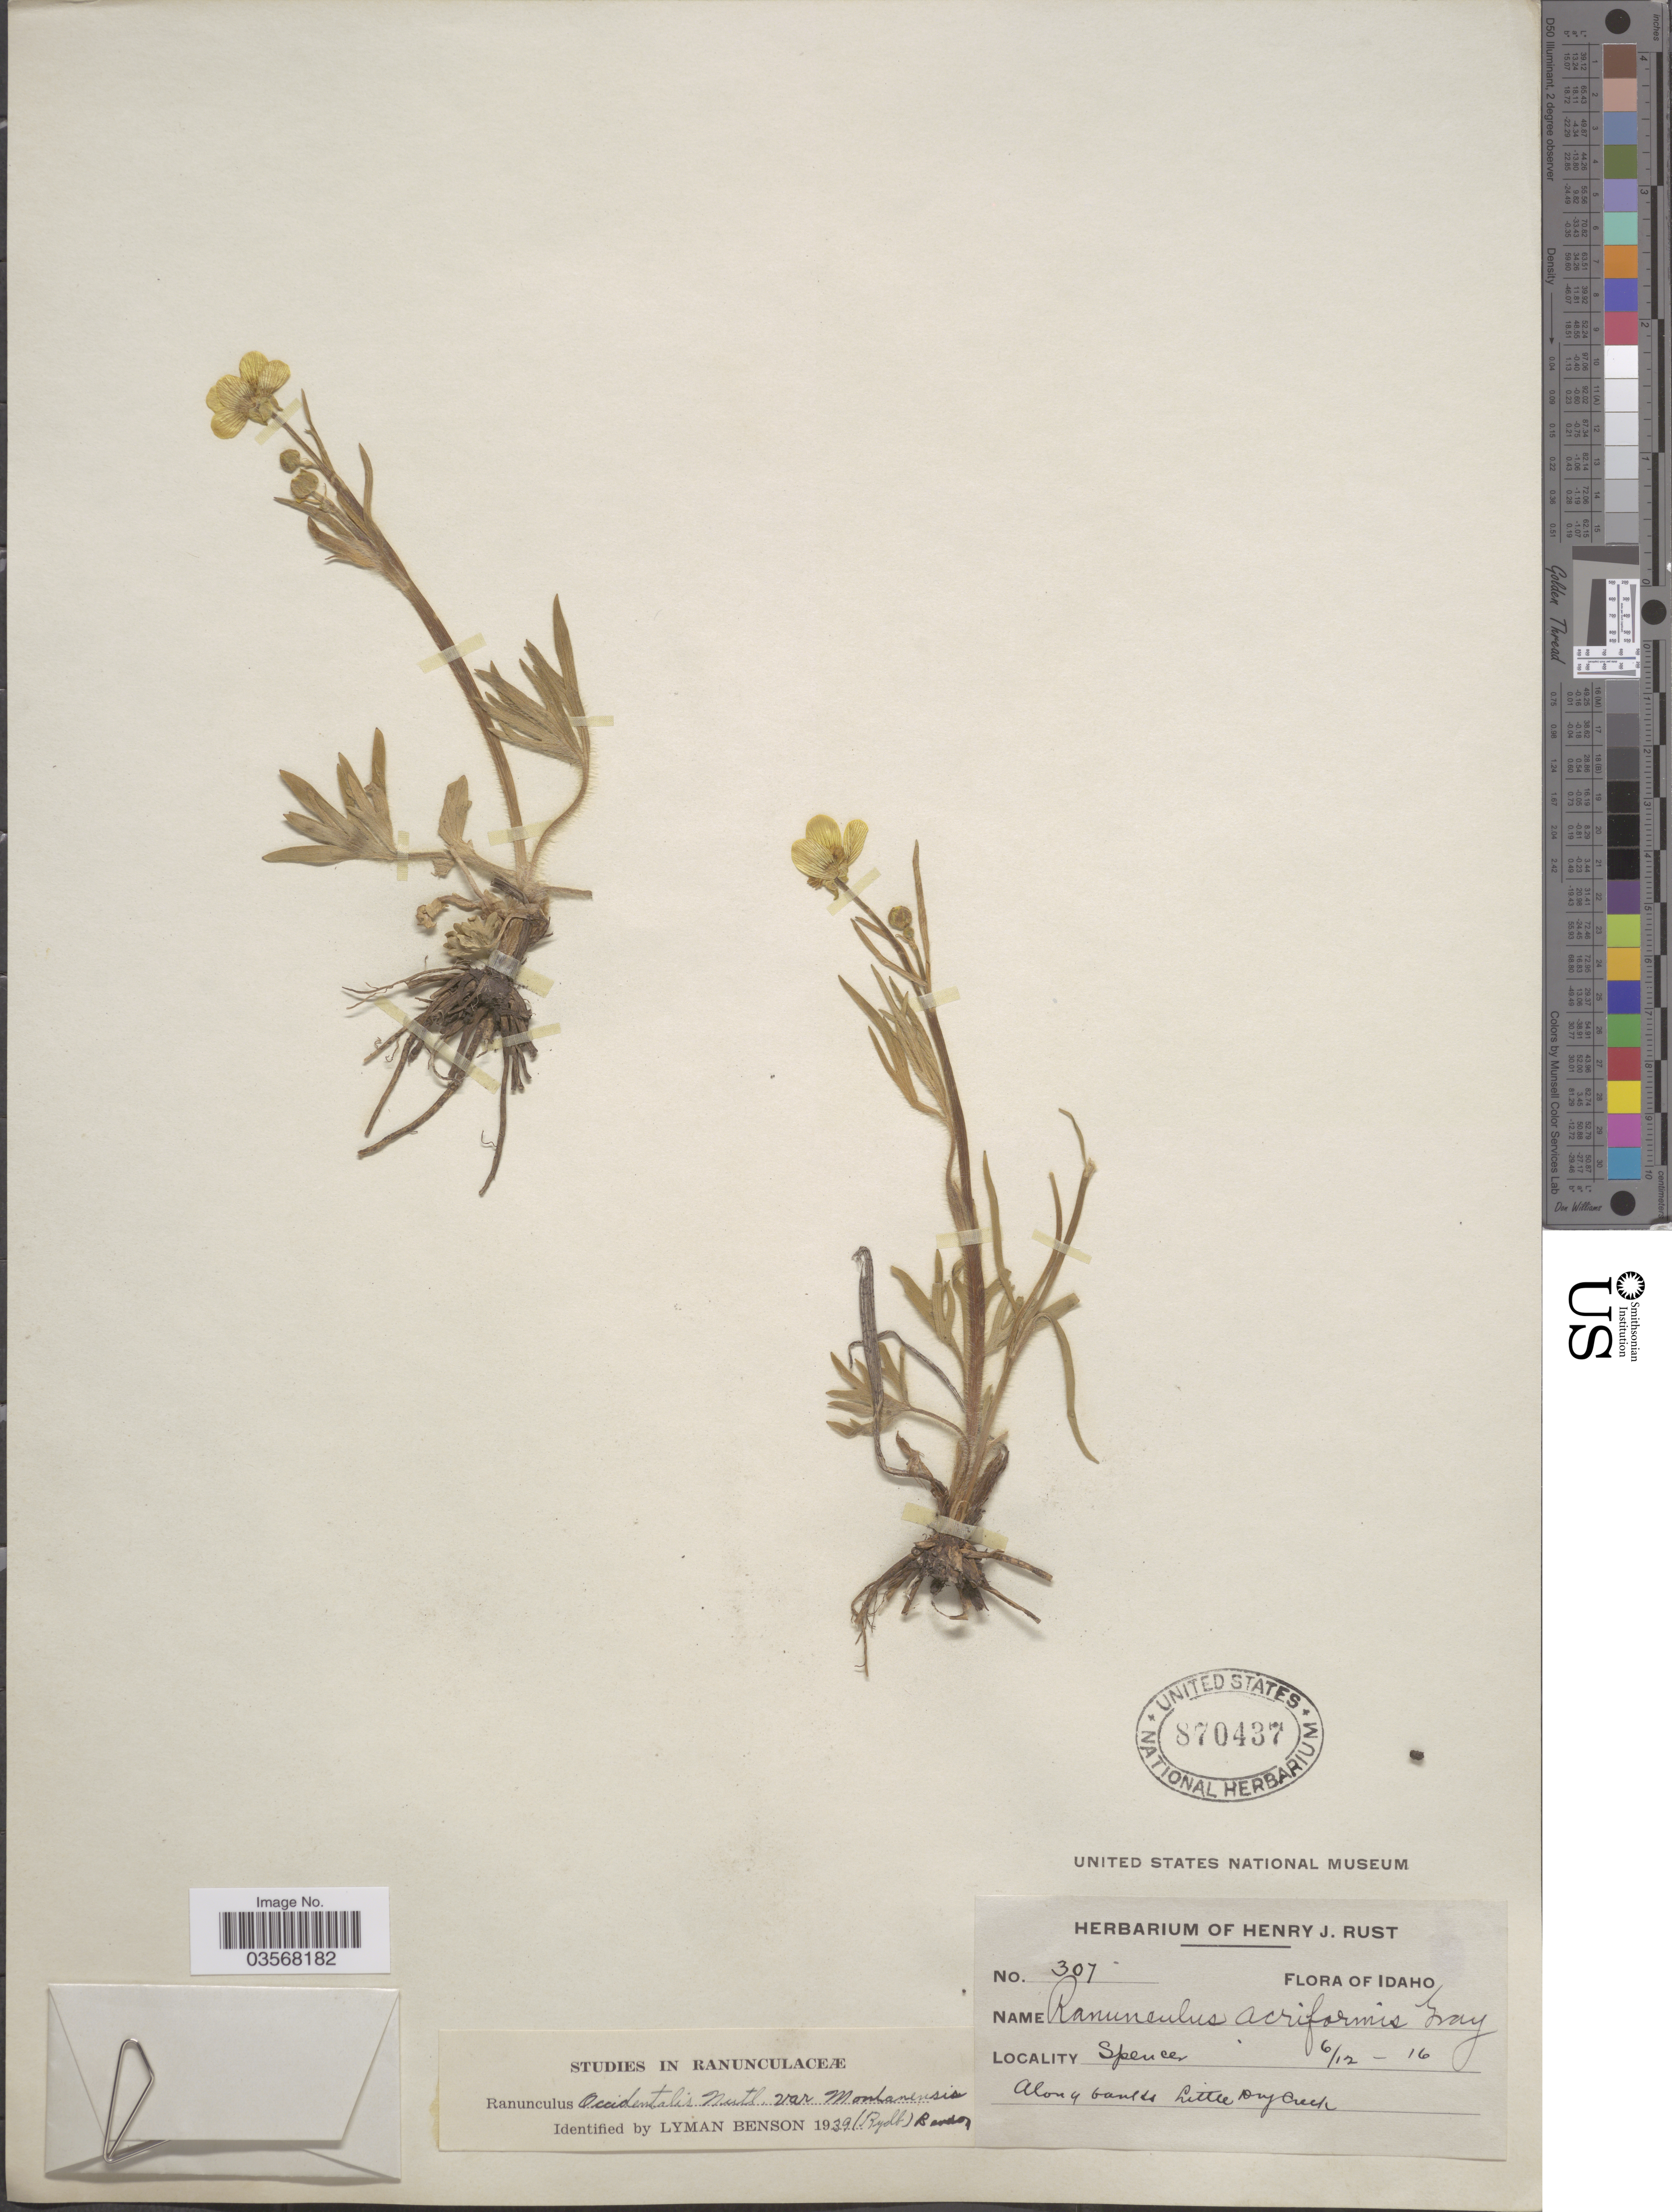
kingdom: Plantae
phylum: Tracheophyta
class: Magnoliopsida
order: Ranunculales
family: Ranunculaceae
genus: Ranunculus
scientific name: Ranunculus occidentalis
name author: Nutt.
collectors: ex herb. Henry J. Rust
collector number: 307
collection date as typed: Transcribed d/m/y: 12/6/16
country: United States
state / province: Idaho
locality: Spencer. Along banks Little Dry Creek.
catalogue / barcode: US 870437